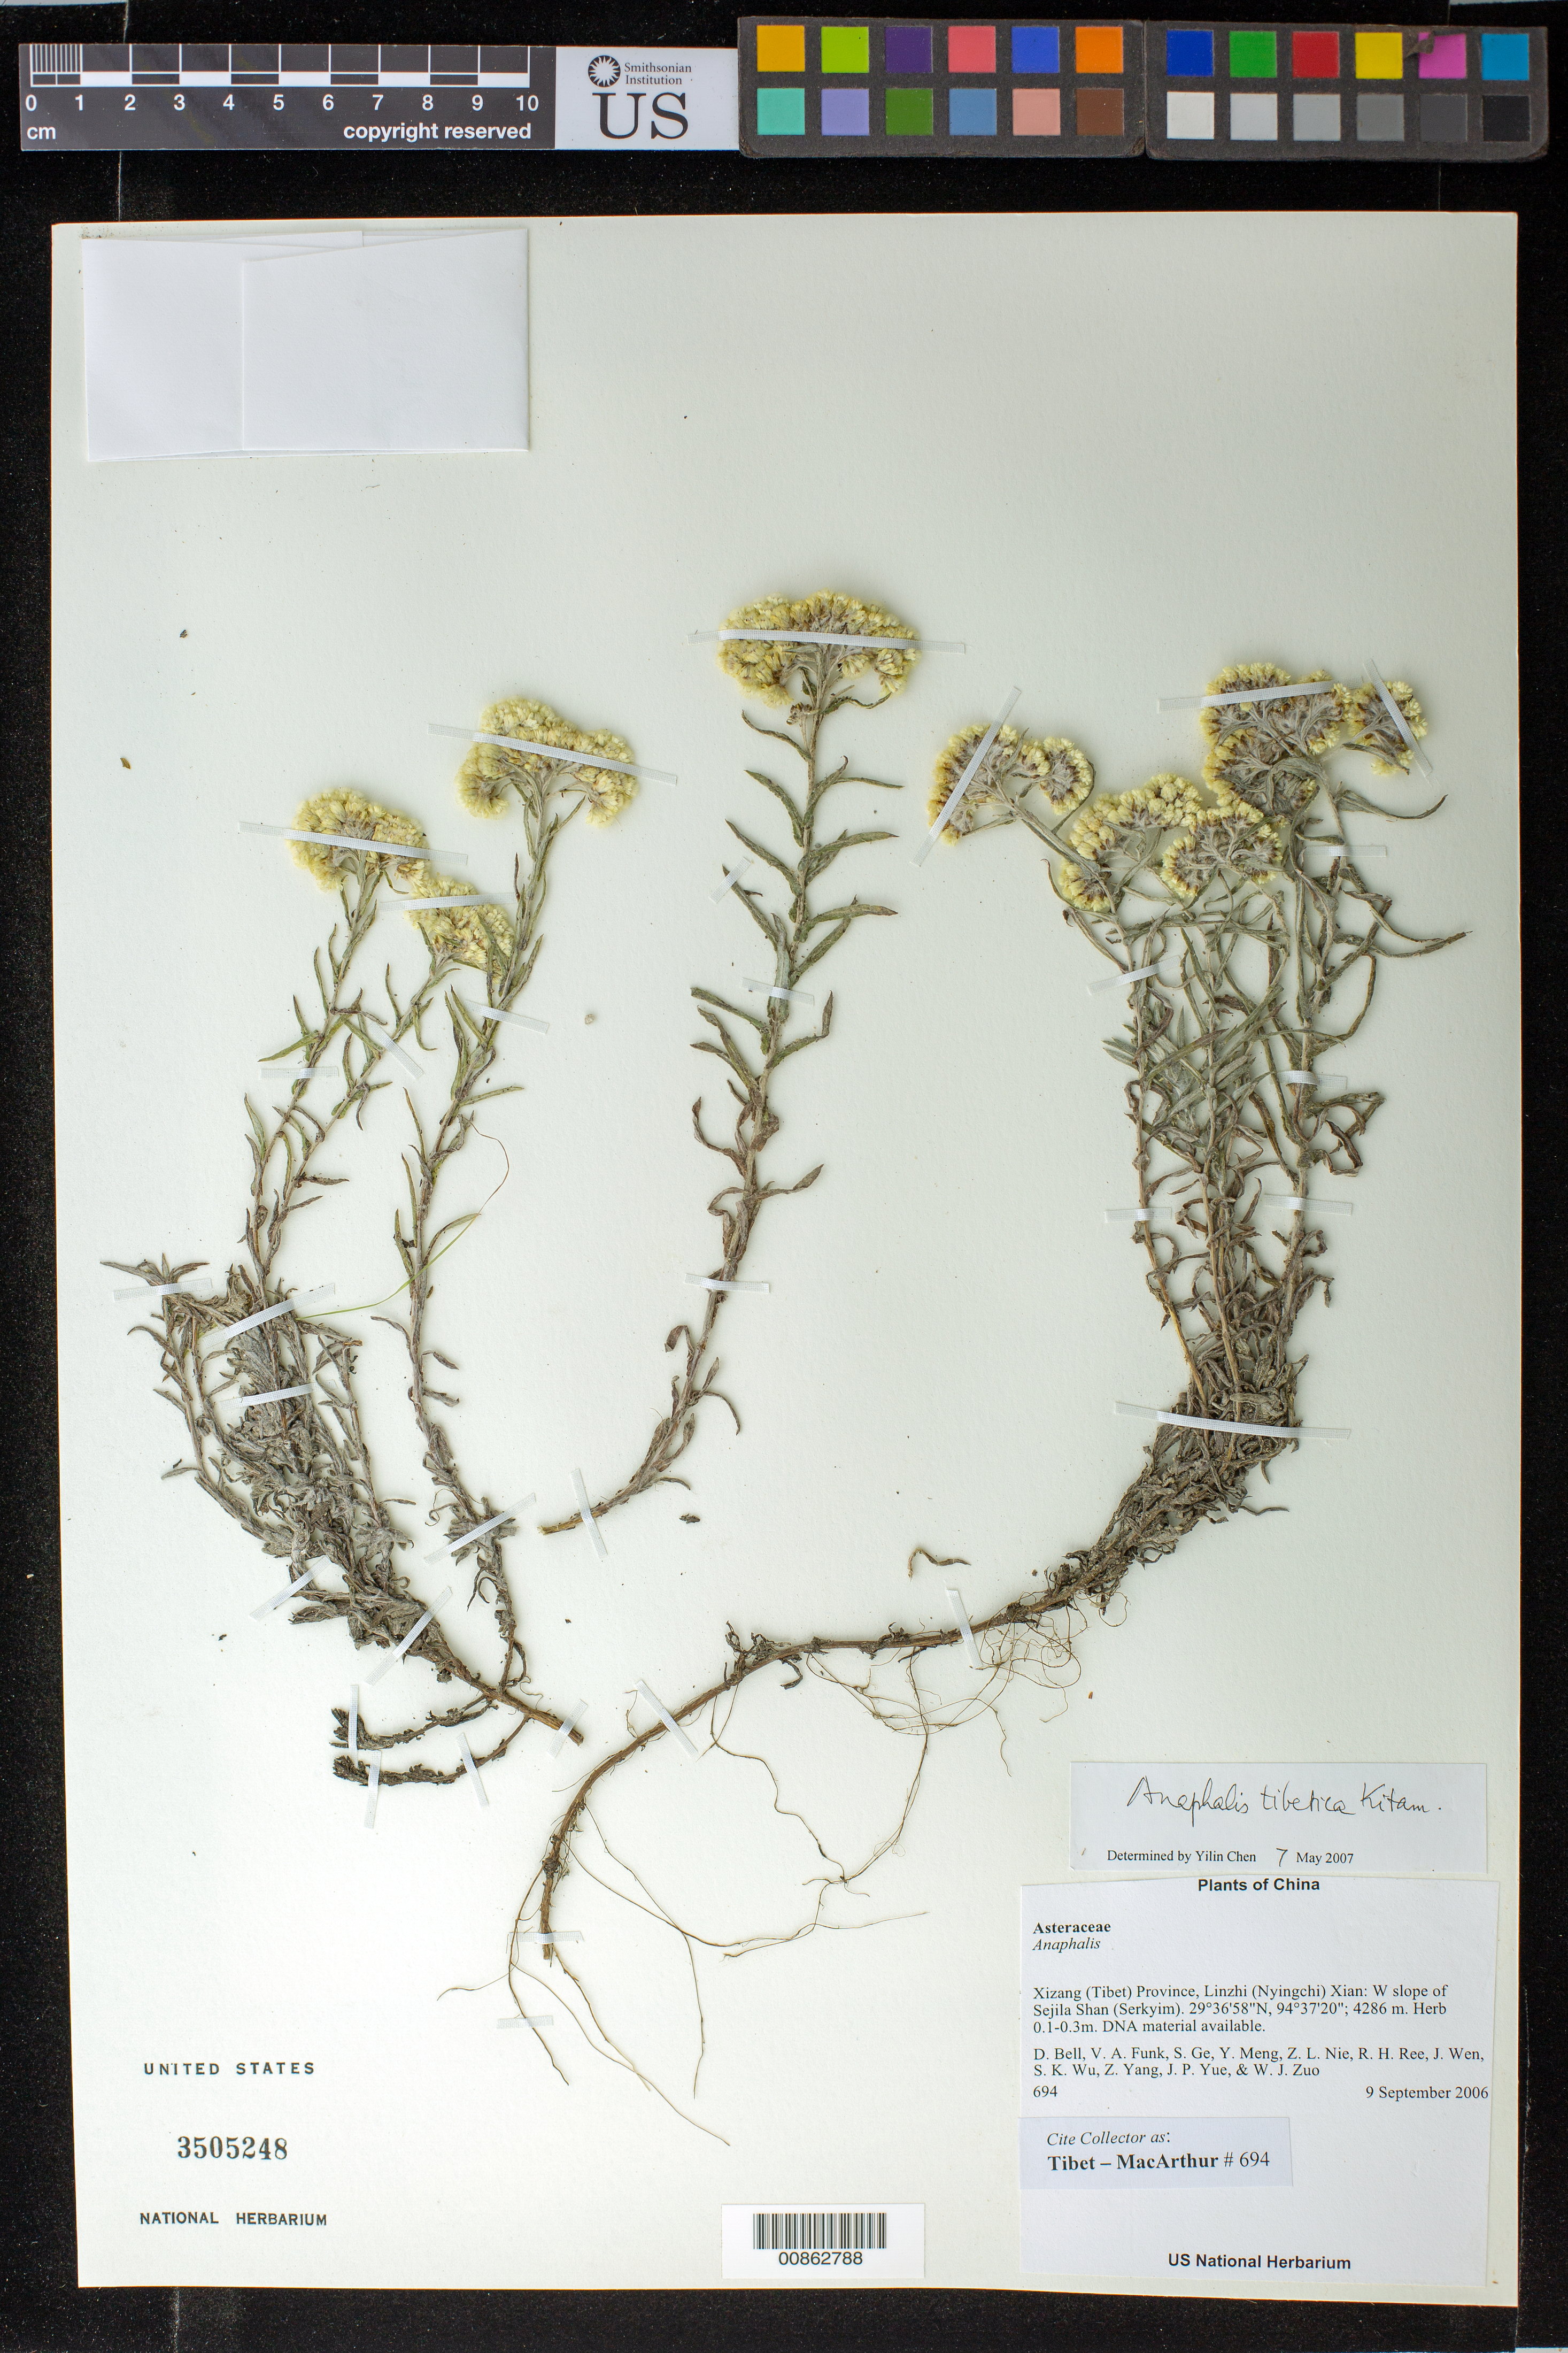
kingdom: Plantae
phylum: Tracheophyta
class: Magnoliopsida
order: Asterales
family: Asteraceae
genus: Anaphalis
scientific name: Anaphalis tibetica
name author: Kitam.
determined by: Yilin Chen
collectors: Tibet-MacArthur, D. A. Bell, V. Funk, S. Ge, Y. Meng, Z. Nie, R. Ree, J. Wen, S. K. Wu, Z. Yang, J. Yue & W. Zuo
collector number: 694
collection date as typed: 09 Sep 2006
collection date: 2006-09-09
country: China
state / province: Xizang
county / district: Linzhi (Nyingchi) Xian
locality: W slope of Sejila Shan (Serkyim).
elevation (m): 4286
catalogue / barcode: US 3505248